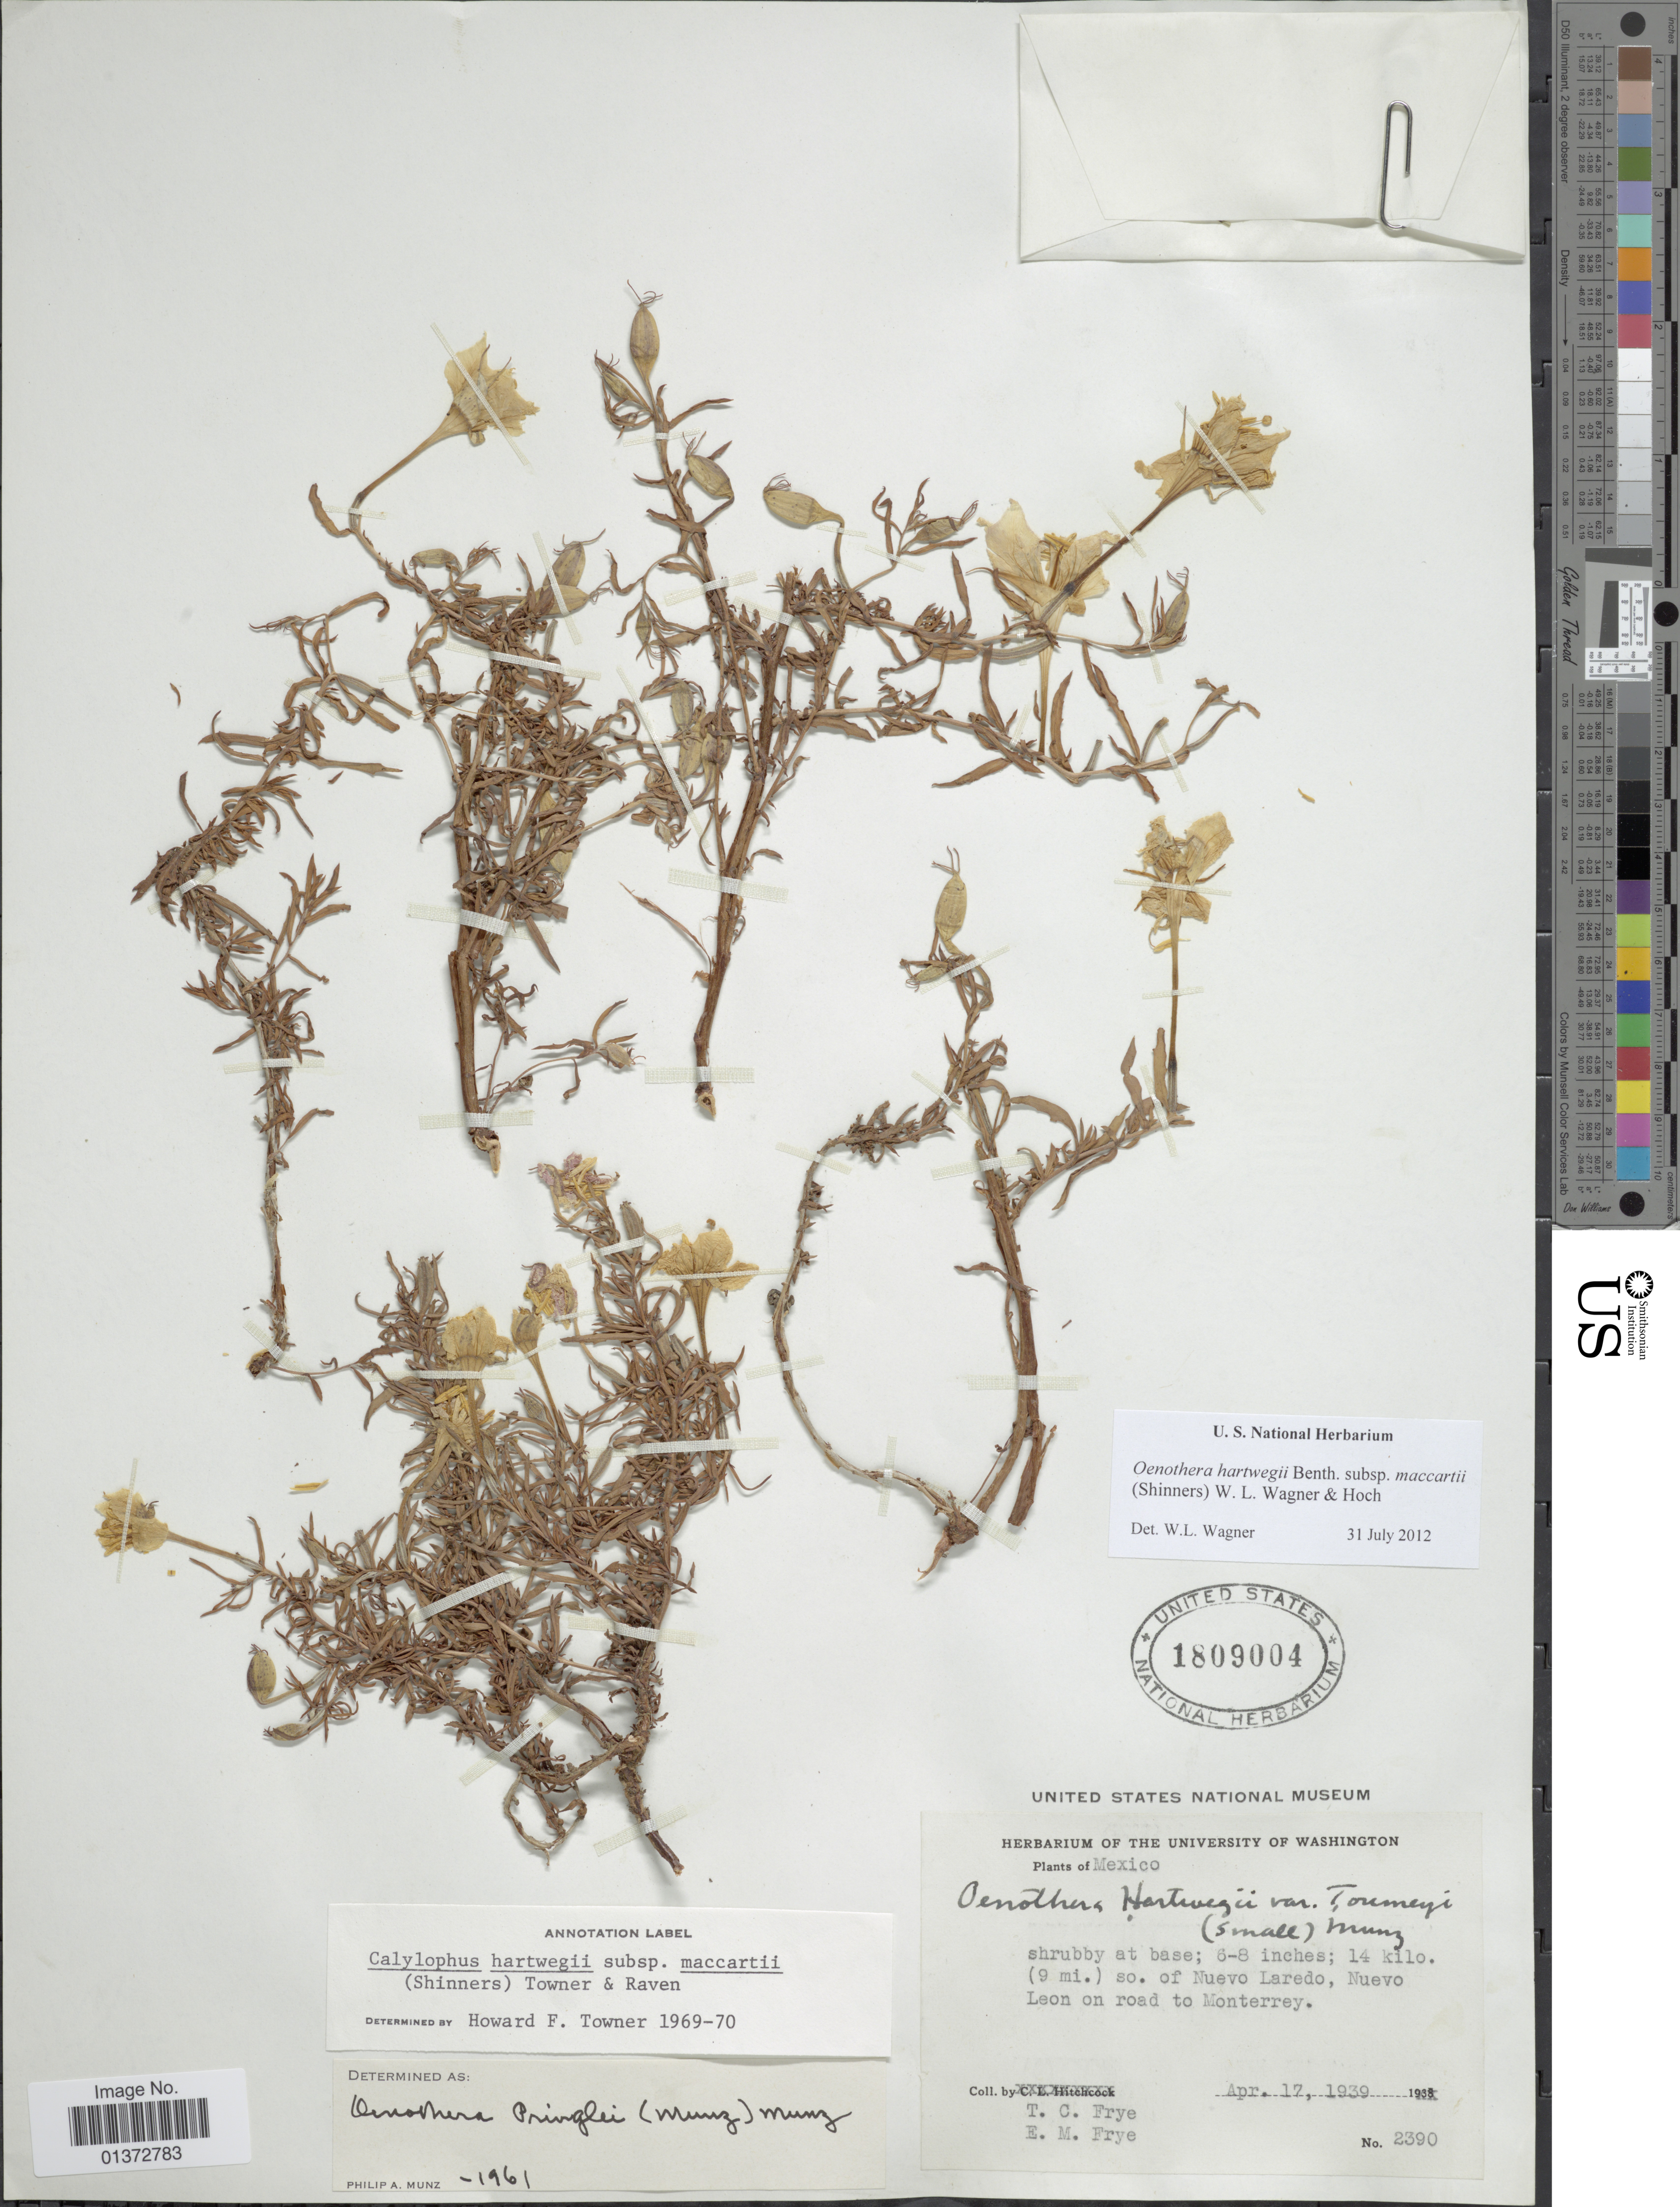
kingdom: Plantae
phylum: Tracheophyta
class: Magnoliopsida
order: Myrtales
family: Onagraceae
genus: Oenothera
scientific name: Oenothera hartwegii subsp. maccartii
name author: (Shinners) W.L. Wagner & Hoch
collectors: T. C. Frye & E. Frye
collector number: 2390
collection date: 1939-04-17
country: Mexico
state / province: Nuevo León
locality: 14 kilo. (9 mi.) so. of Nuevo Laredo, Nuevo Leon on road to Monterrey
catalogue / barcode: US 1809004